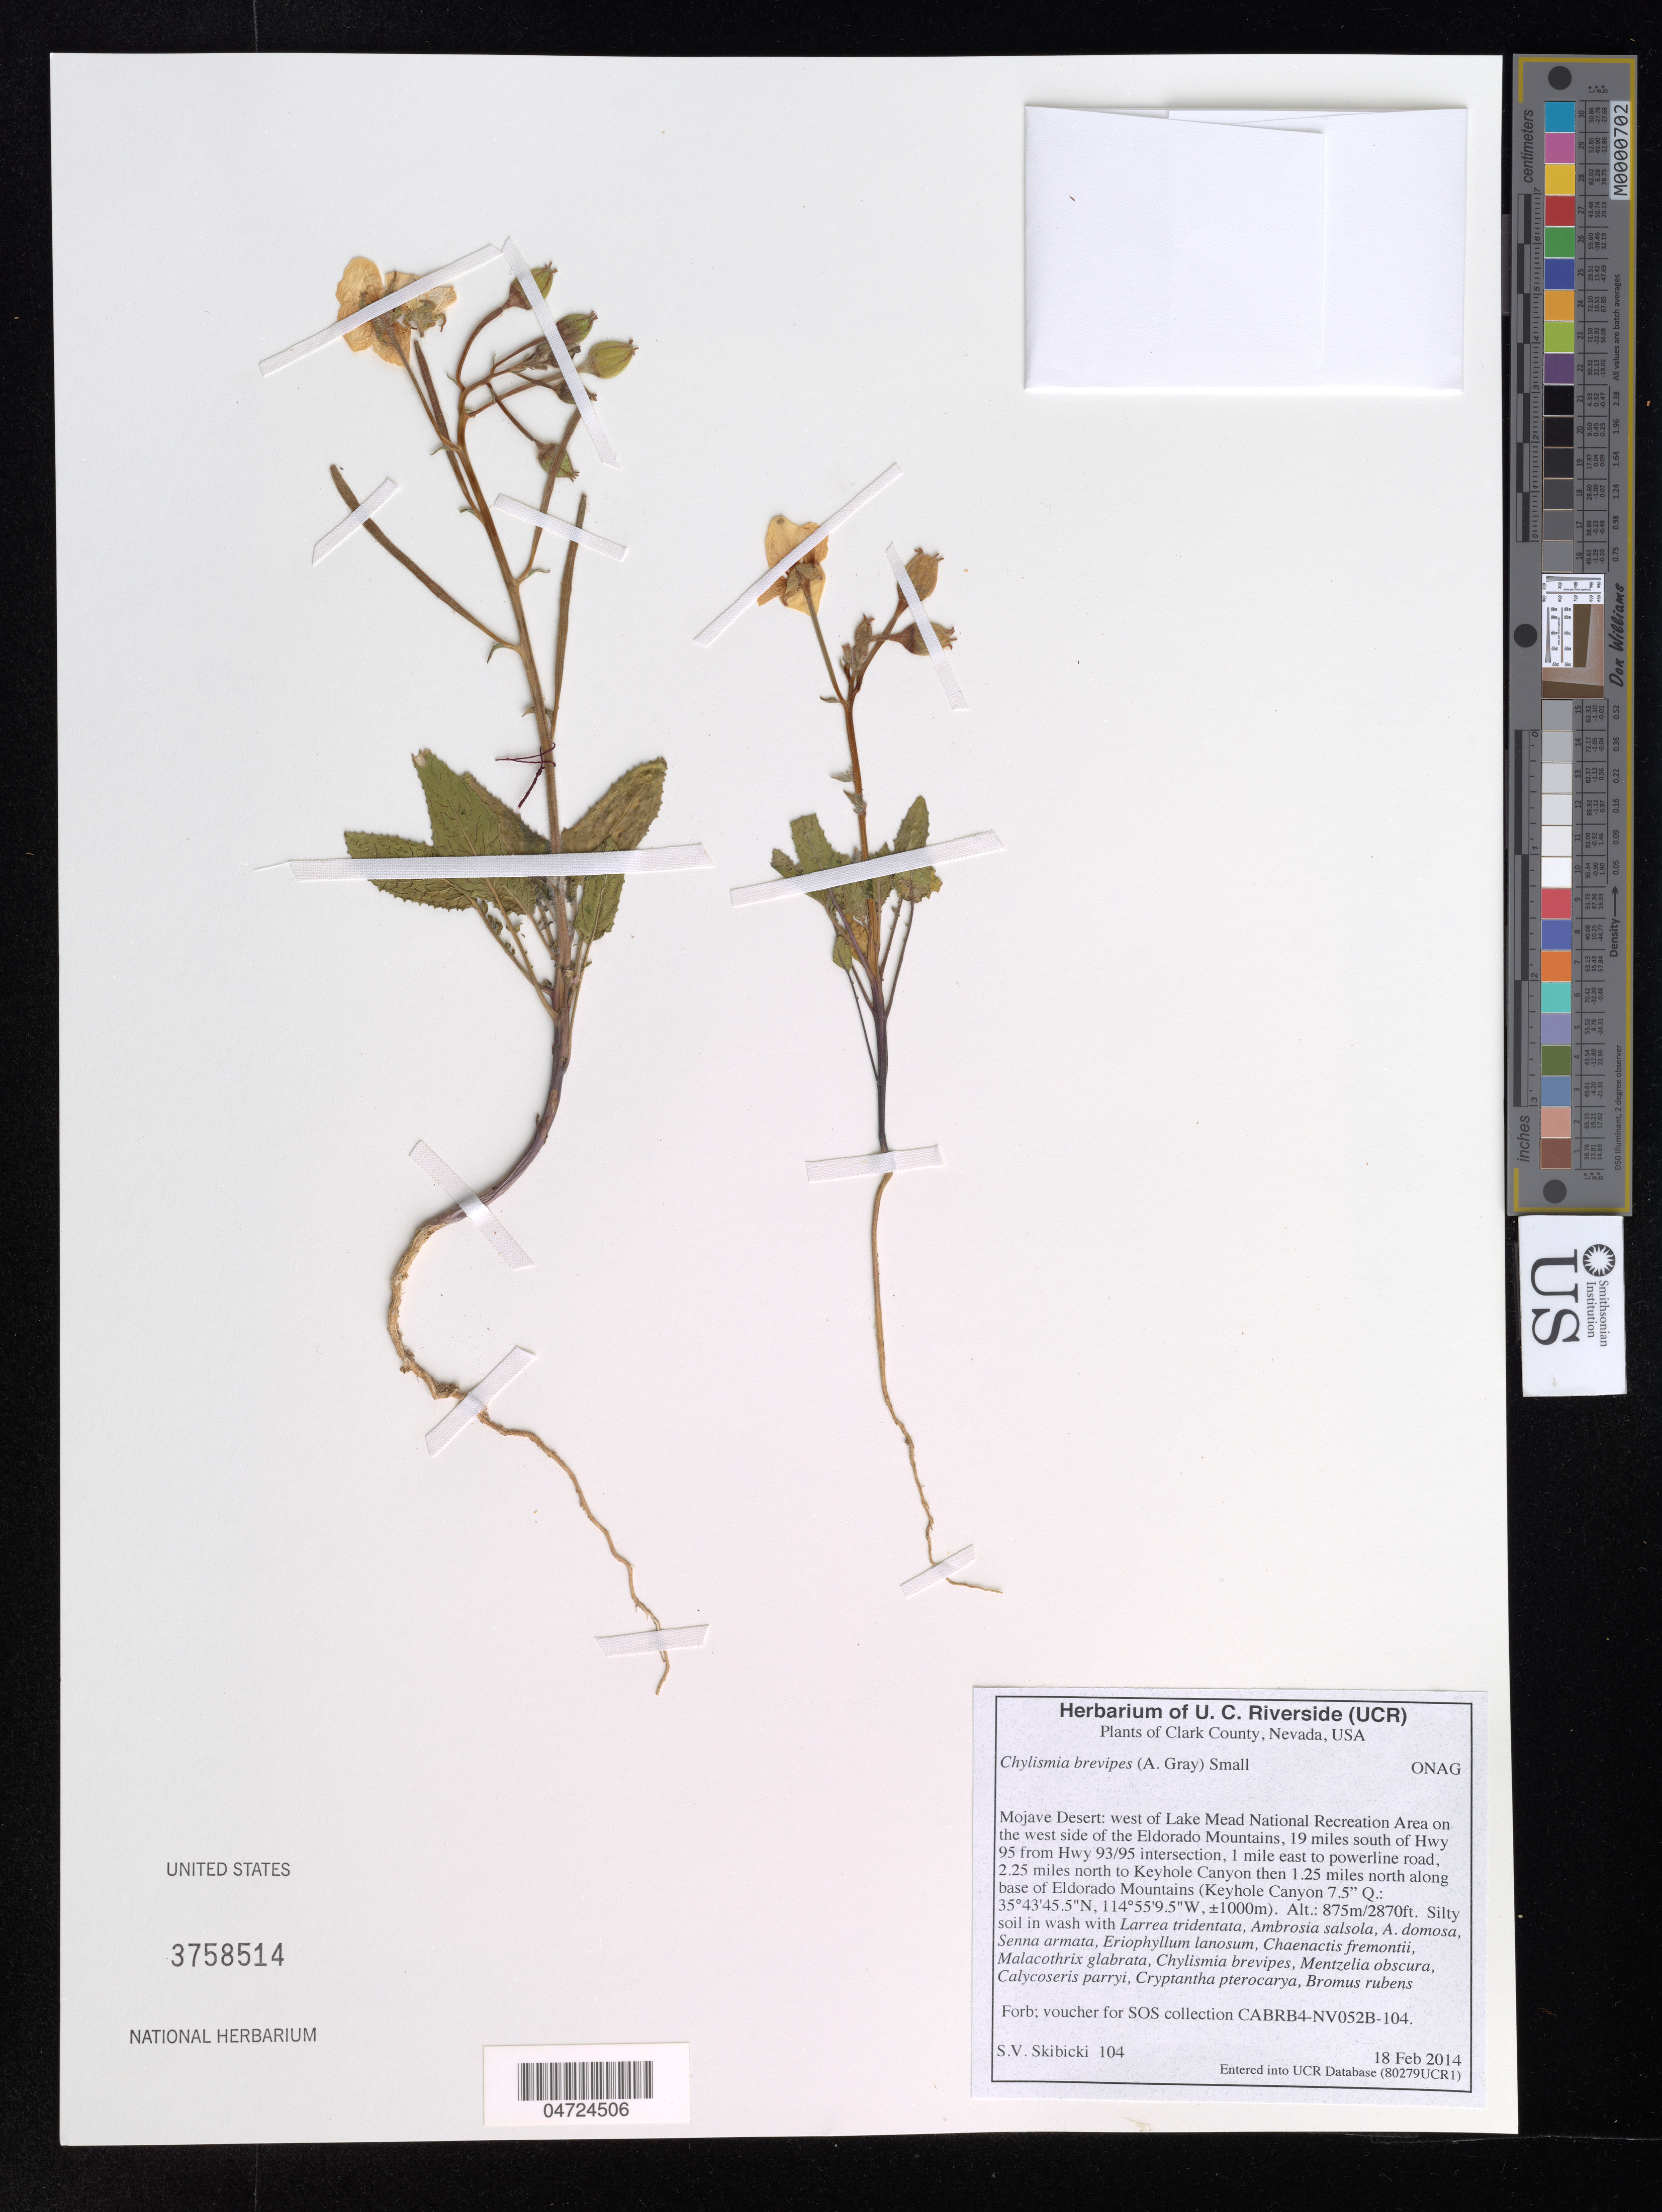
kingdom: Plantae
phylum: Tracheophyta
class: Magnoliopsida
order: Myrtales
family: Onagraceae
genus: Chylismia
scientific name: Chylismia brevipes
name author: (A. Gray) Small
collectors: S. Skibicki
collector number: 104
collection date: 2014-02-18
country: United States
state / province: Nevada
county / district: Clark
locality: Clark County. Mojave Desert: west of Lake Mead National Recreation Area on the west side of the Eldorado Mountains, 19 miles south of Hwy 95 from Hwy 93/95 intersection, 1 mile east to powerline road, 2.25 miles north to Keyhole Canyon then 1.25 miles north along base of Eldorado Mountains (Keyhole Canyon 7.5" Q,: ± 1000m).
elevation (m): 875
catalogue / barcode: US 3758514